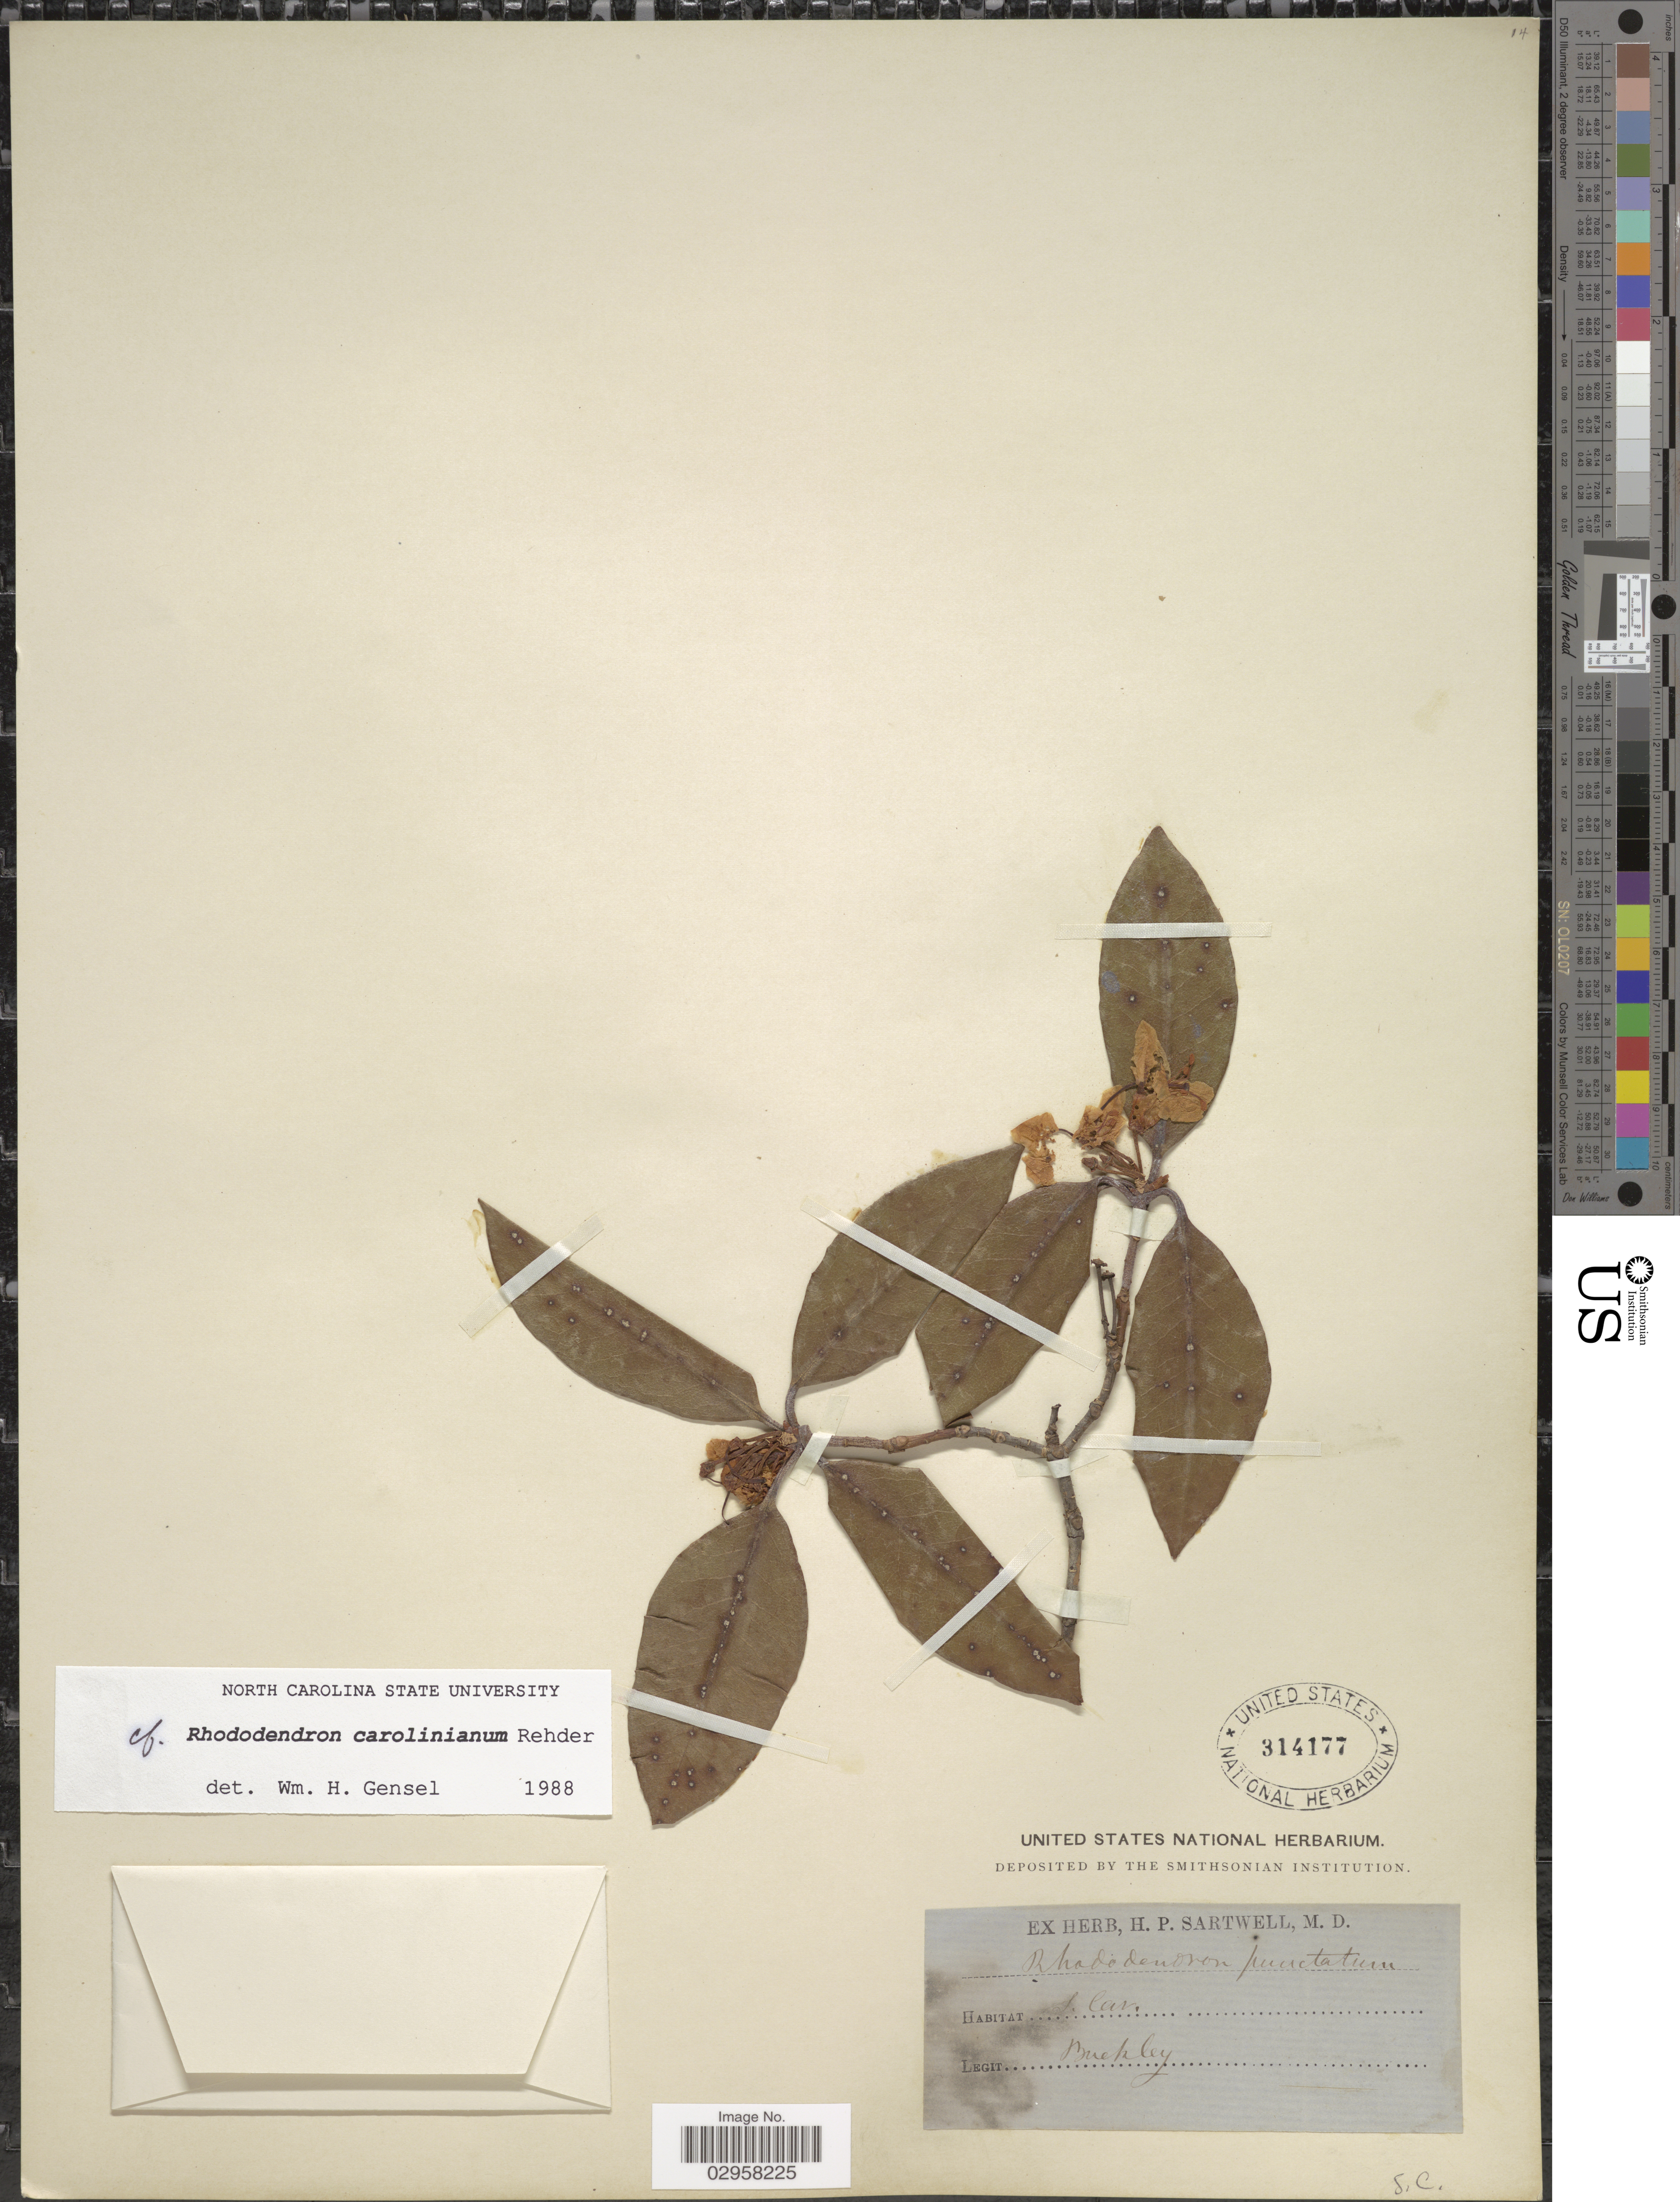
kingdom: Plantae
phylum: Tracheophyta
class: Magnoliopsida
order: Ericales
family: Ericaceae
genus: Rhododendron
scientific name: Rhododendron carolinianum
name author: Rehder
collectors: -- Buckley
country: United States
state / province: South Carolina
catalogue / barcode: US 314177